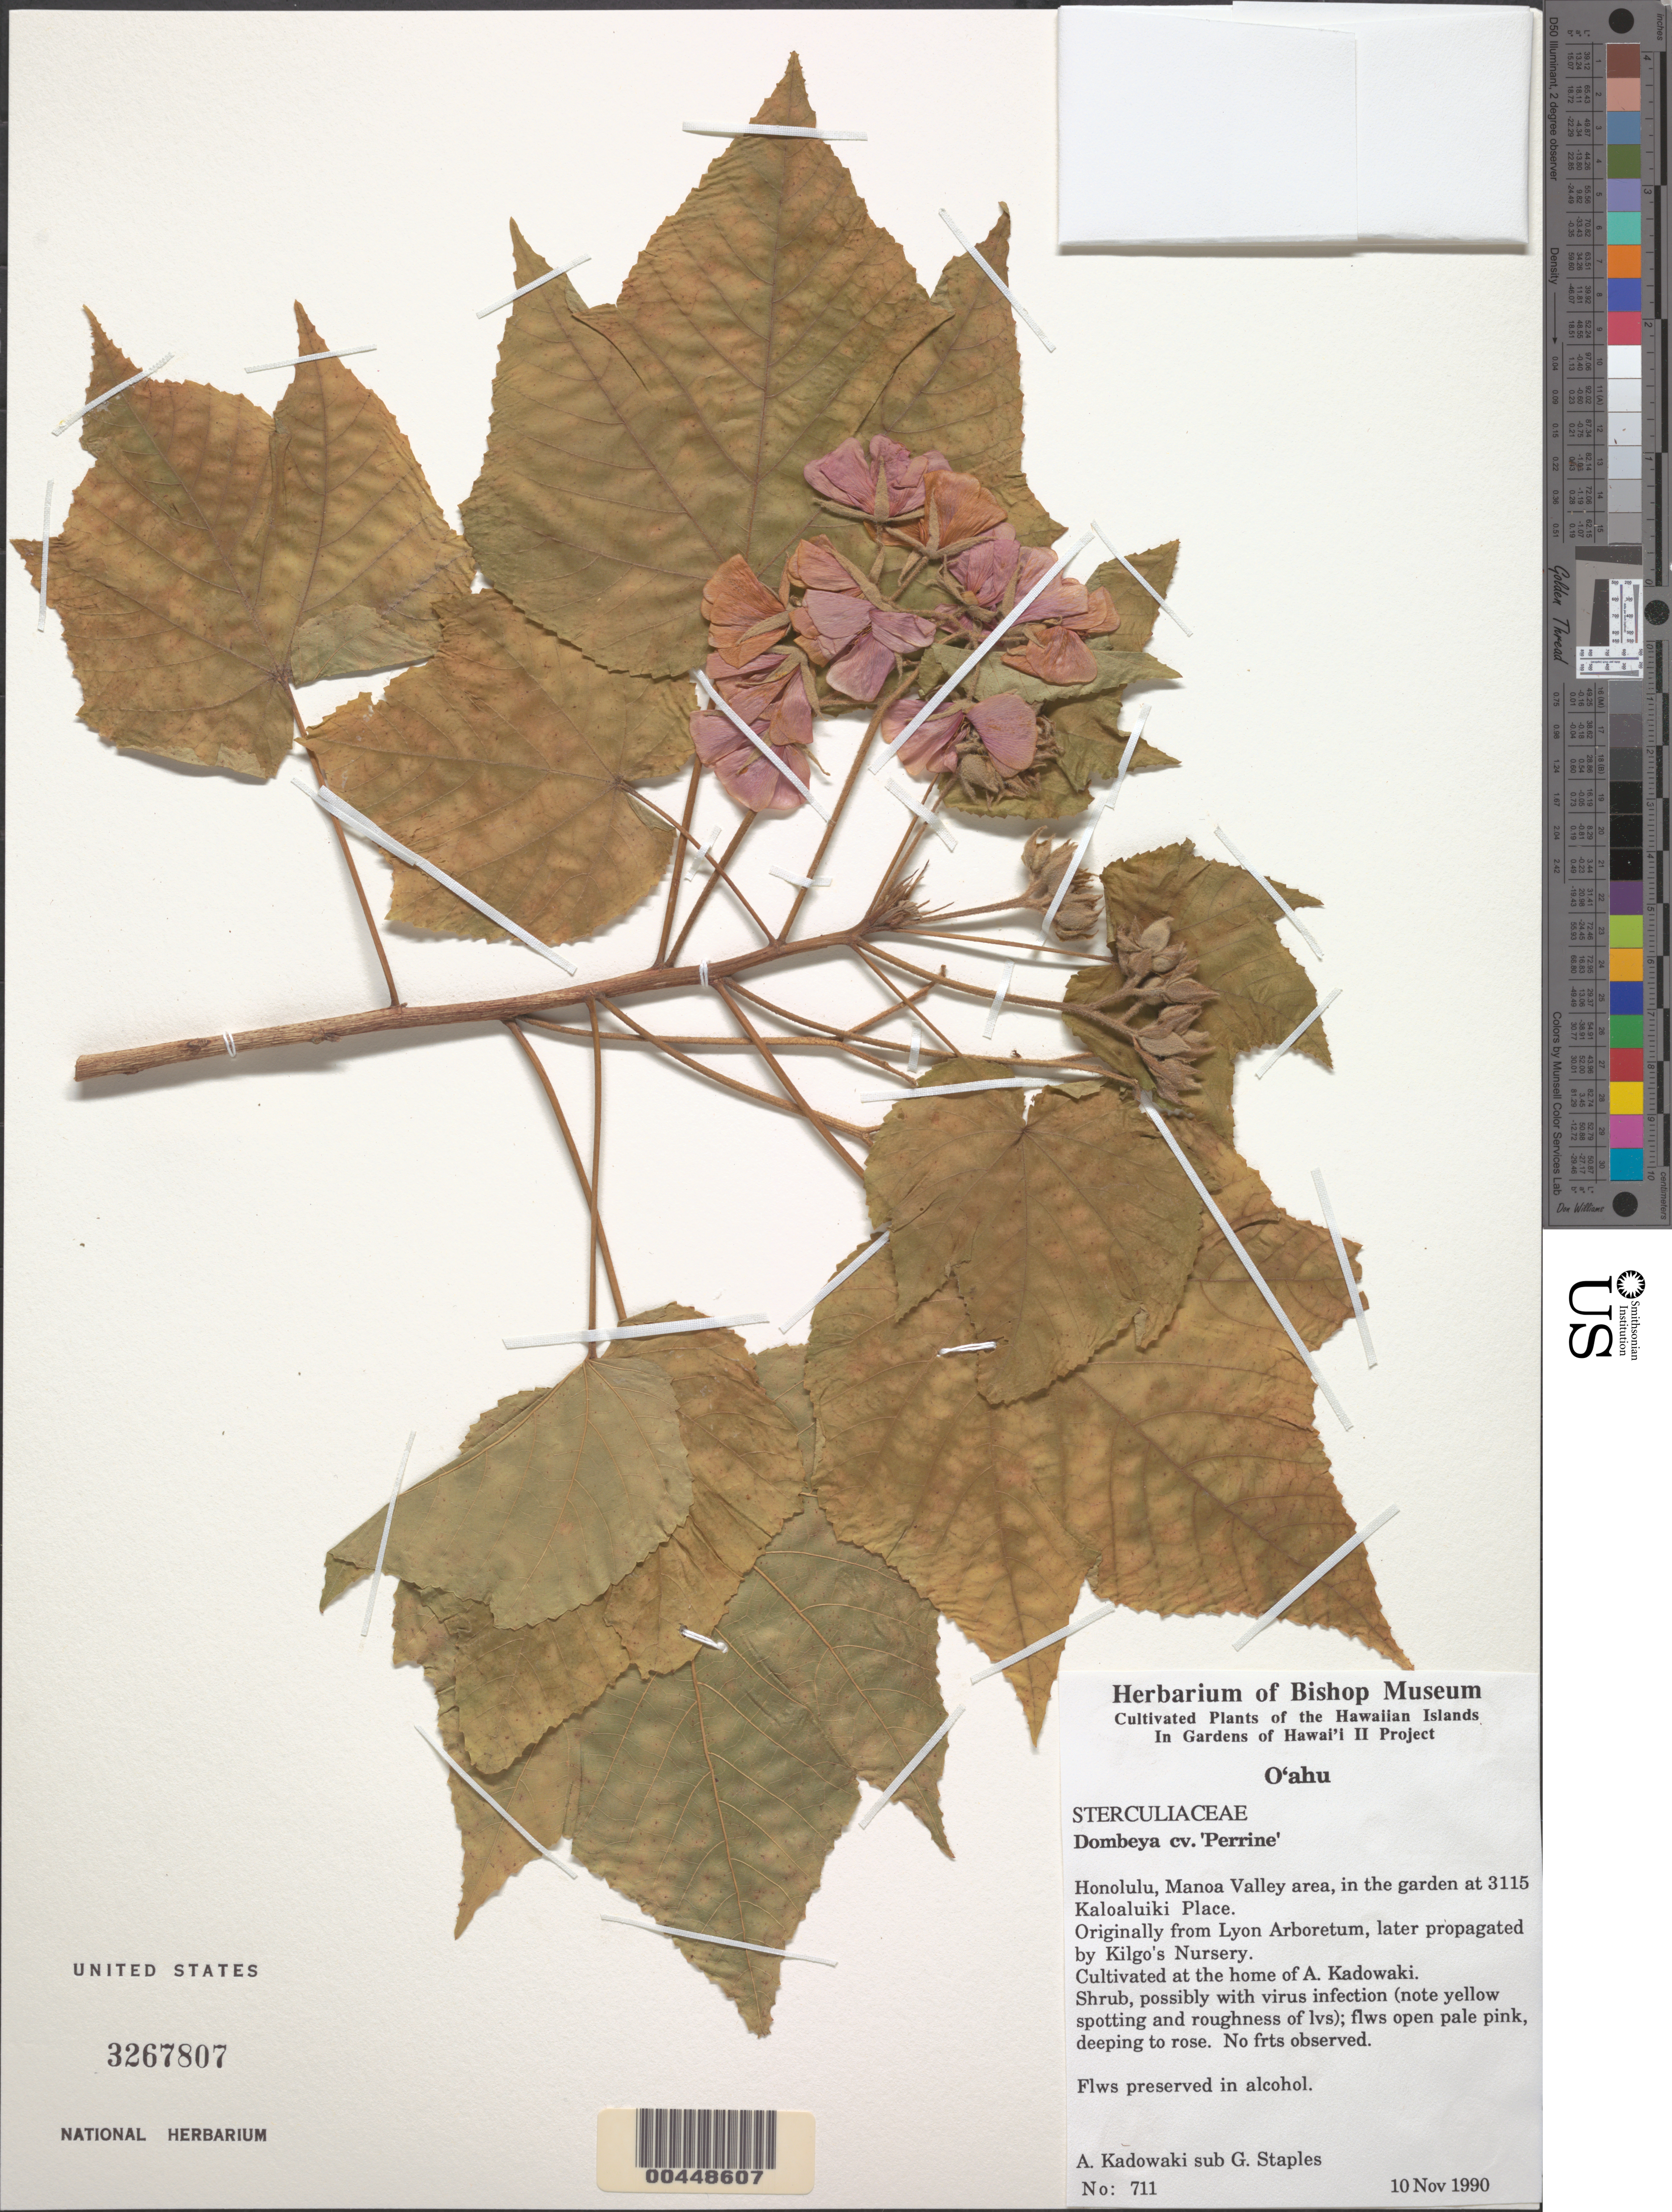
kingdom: Plantae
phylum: Tracheophyta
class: Magnoliopsida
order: Malvales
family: Malvaceae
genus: Dombeya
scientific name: Dombeya sp.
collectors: A. Kadowaki & G. Staples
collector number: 711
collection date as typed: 10 Nov 1990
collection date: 1990-11-10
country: United States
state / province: Hawaii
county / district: Honolulu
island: Oahu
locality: Honolulu, Manoa Valley area, in the garden at 3115 Kaloaluiki Place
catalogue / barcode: US 3267807